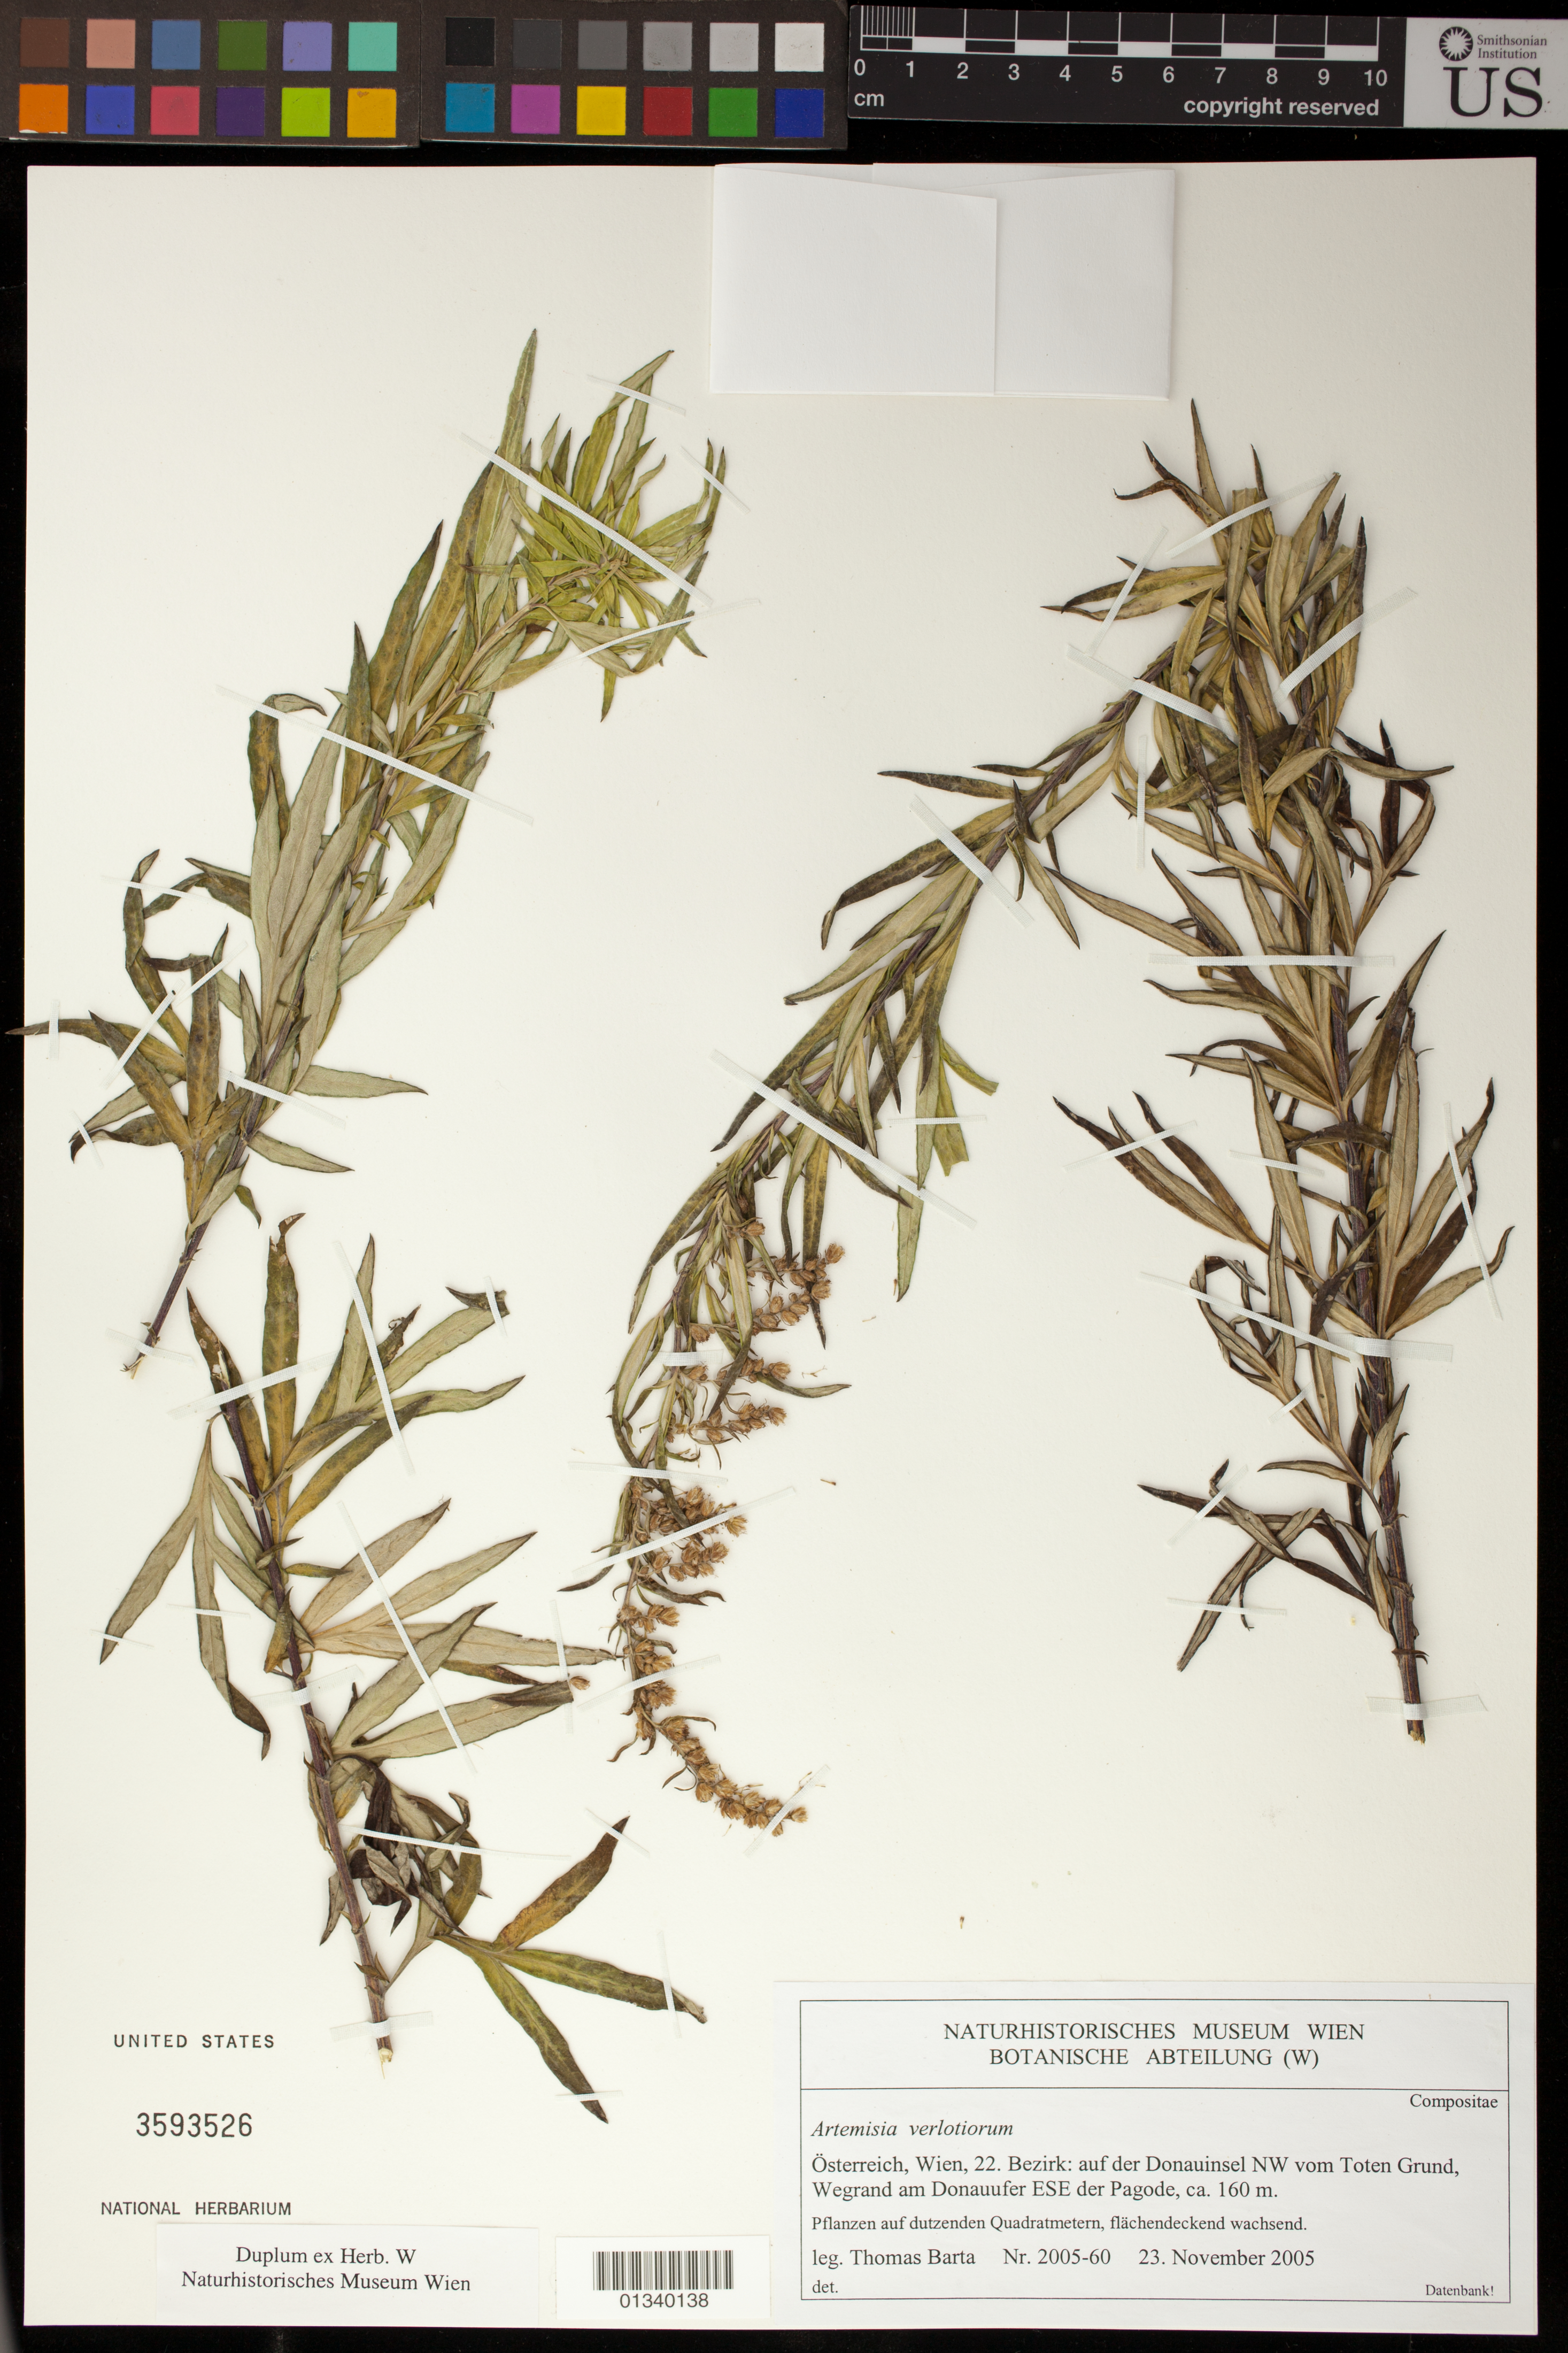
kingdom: Plantae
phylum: Tracheophyta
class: Magnoliopsida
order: Asterales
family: Asteraceae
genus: Artemisia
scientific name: Artemisia verlotorum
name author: Lamotte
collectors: T. Barta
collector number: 2005-60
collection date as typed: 23 November 2005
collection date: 2005-11-23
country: Austria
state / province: Wien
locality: Wien, 22. Bezirk: auf der Donauinsel NW vom Toten Grund, Wegrand am Donauufer ESE der Pagode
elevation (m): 160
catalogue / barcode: US 3593526